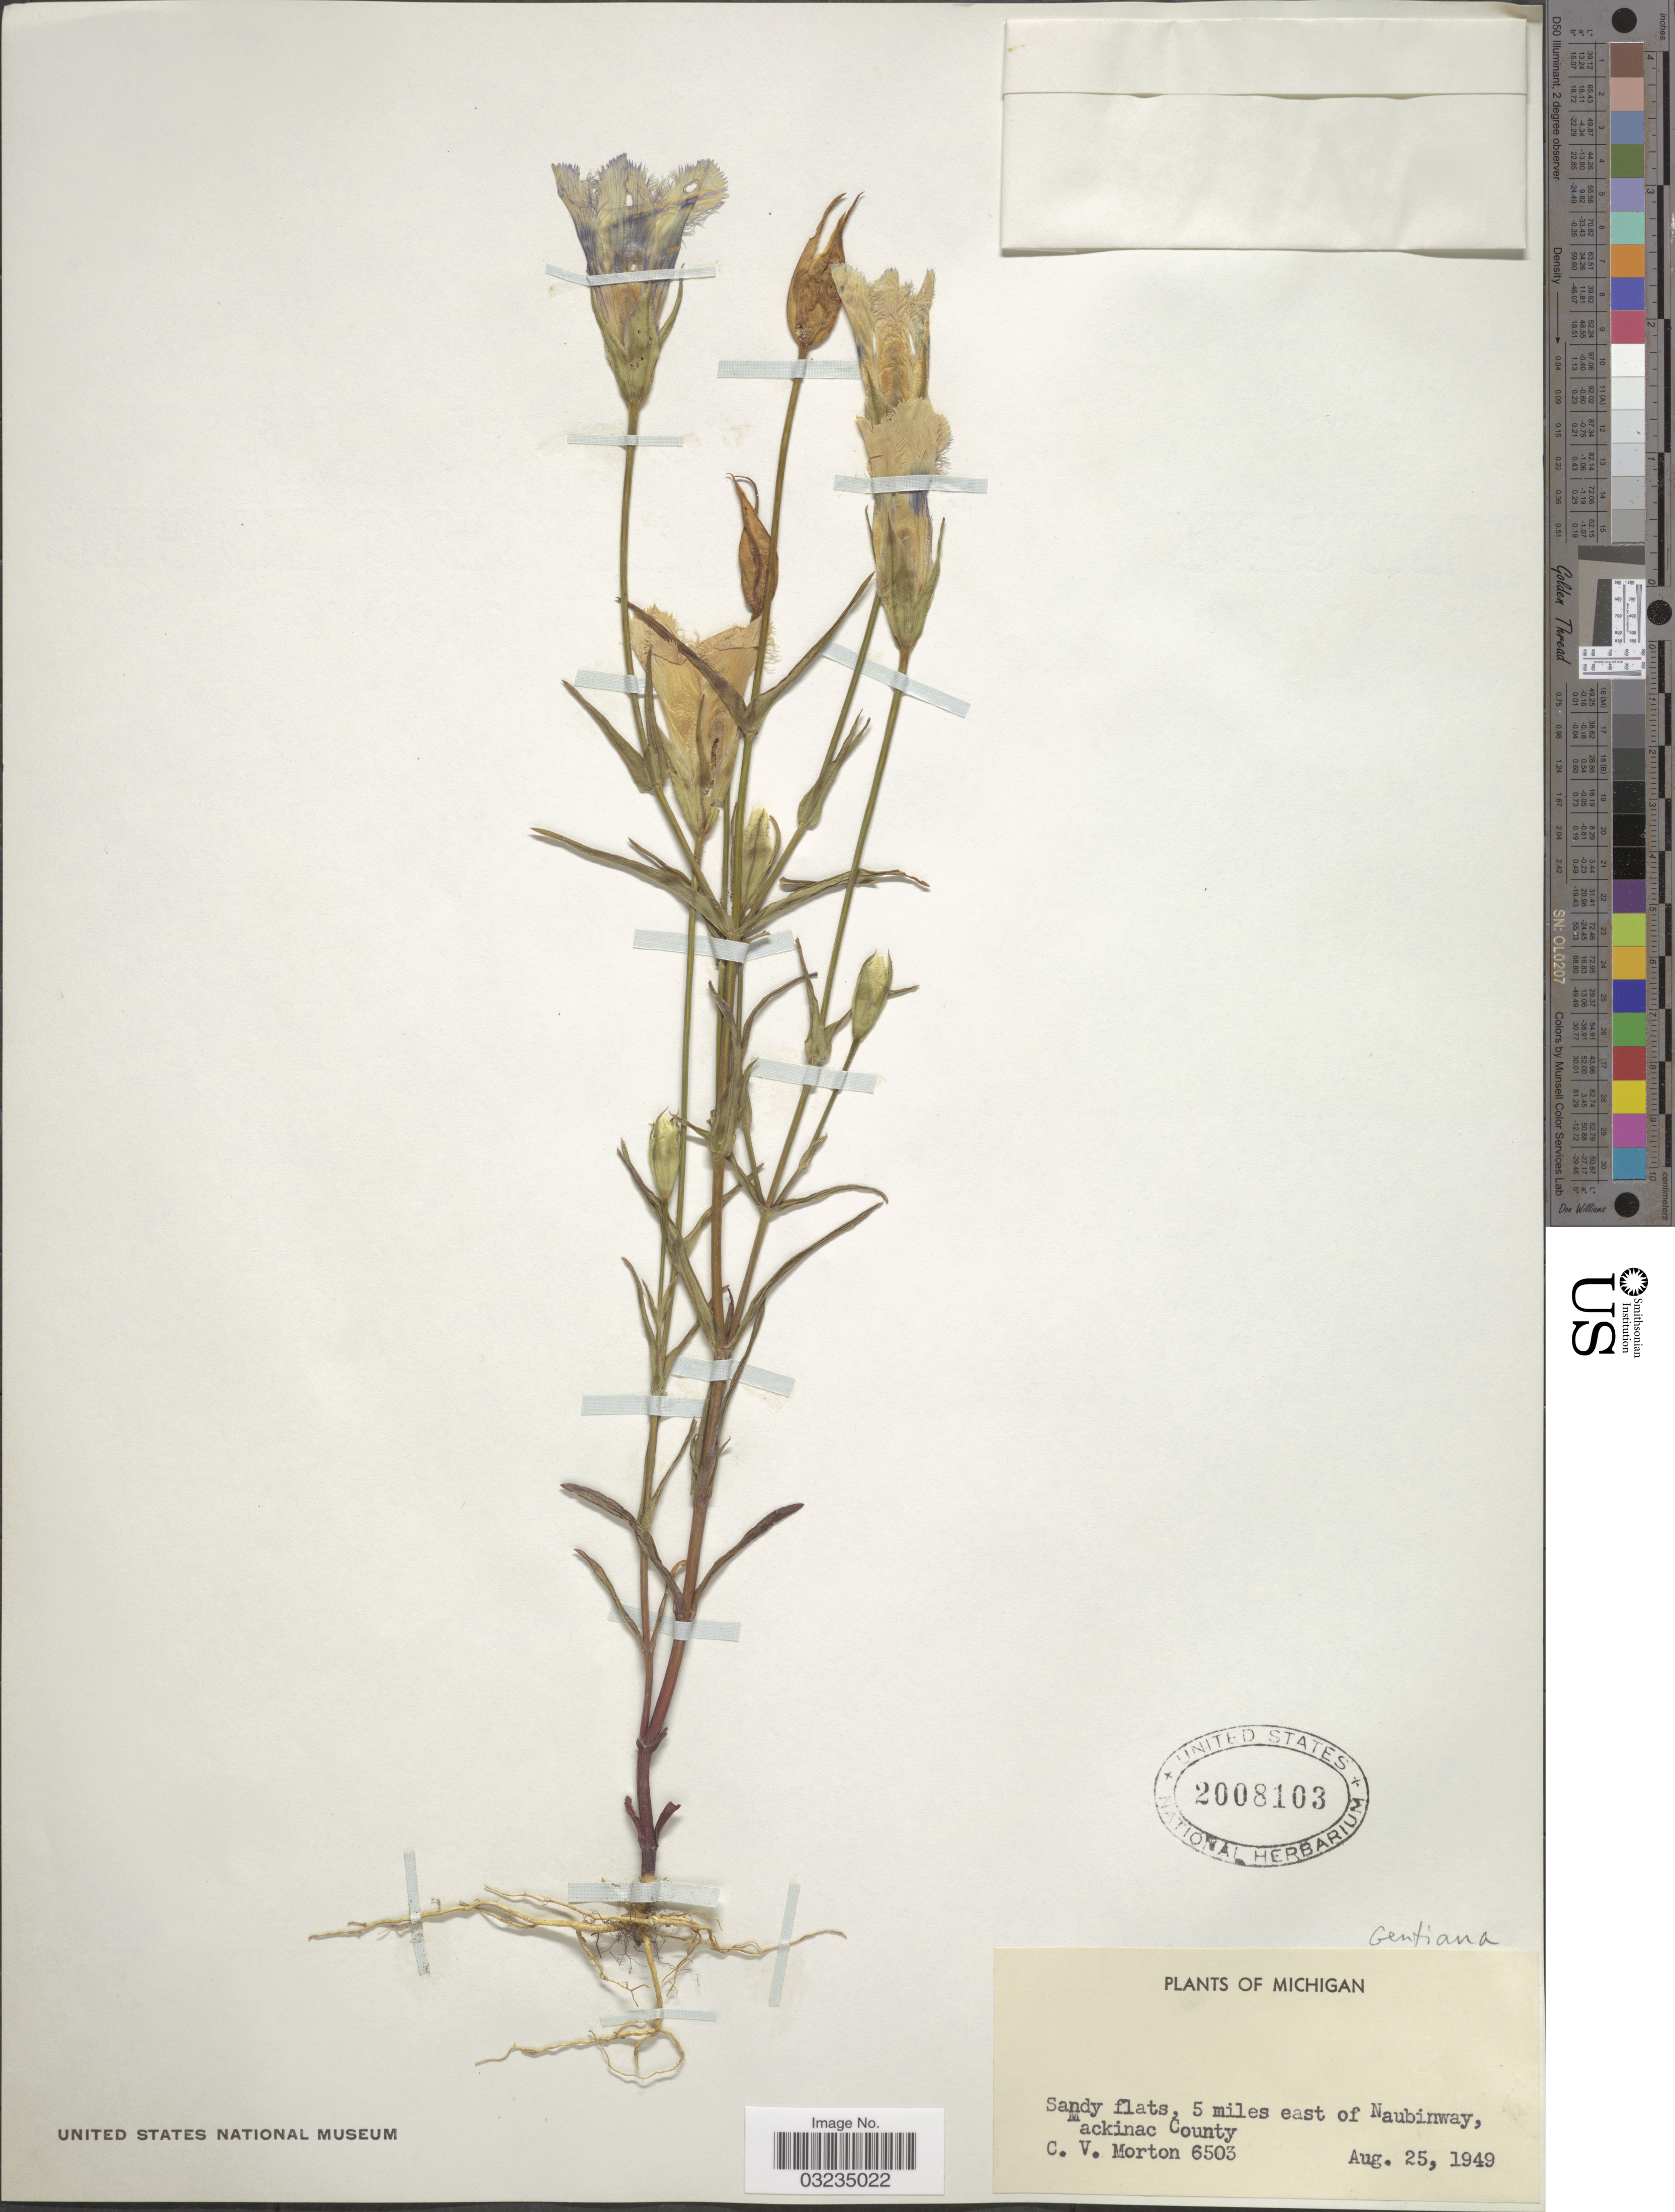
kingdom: Plantae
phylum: Tracheophyta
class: Magnoliopsida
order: Gentianales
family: Gentianaceae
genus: Gentiana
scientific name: Gentiana sp.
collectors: C. V. Morton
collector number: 6503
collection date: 1949-08-25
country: United States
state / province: Michigan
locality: Sandy flats, 5 miles east of Naubinway, Mackinac County.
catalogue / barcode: US 2008103